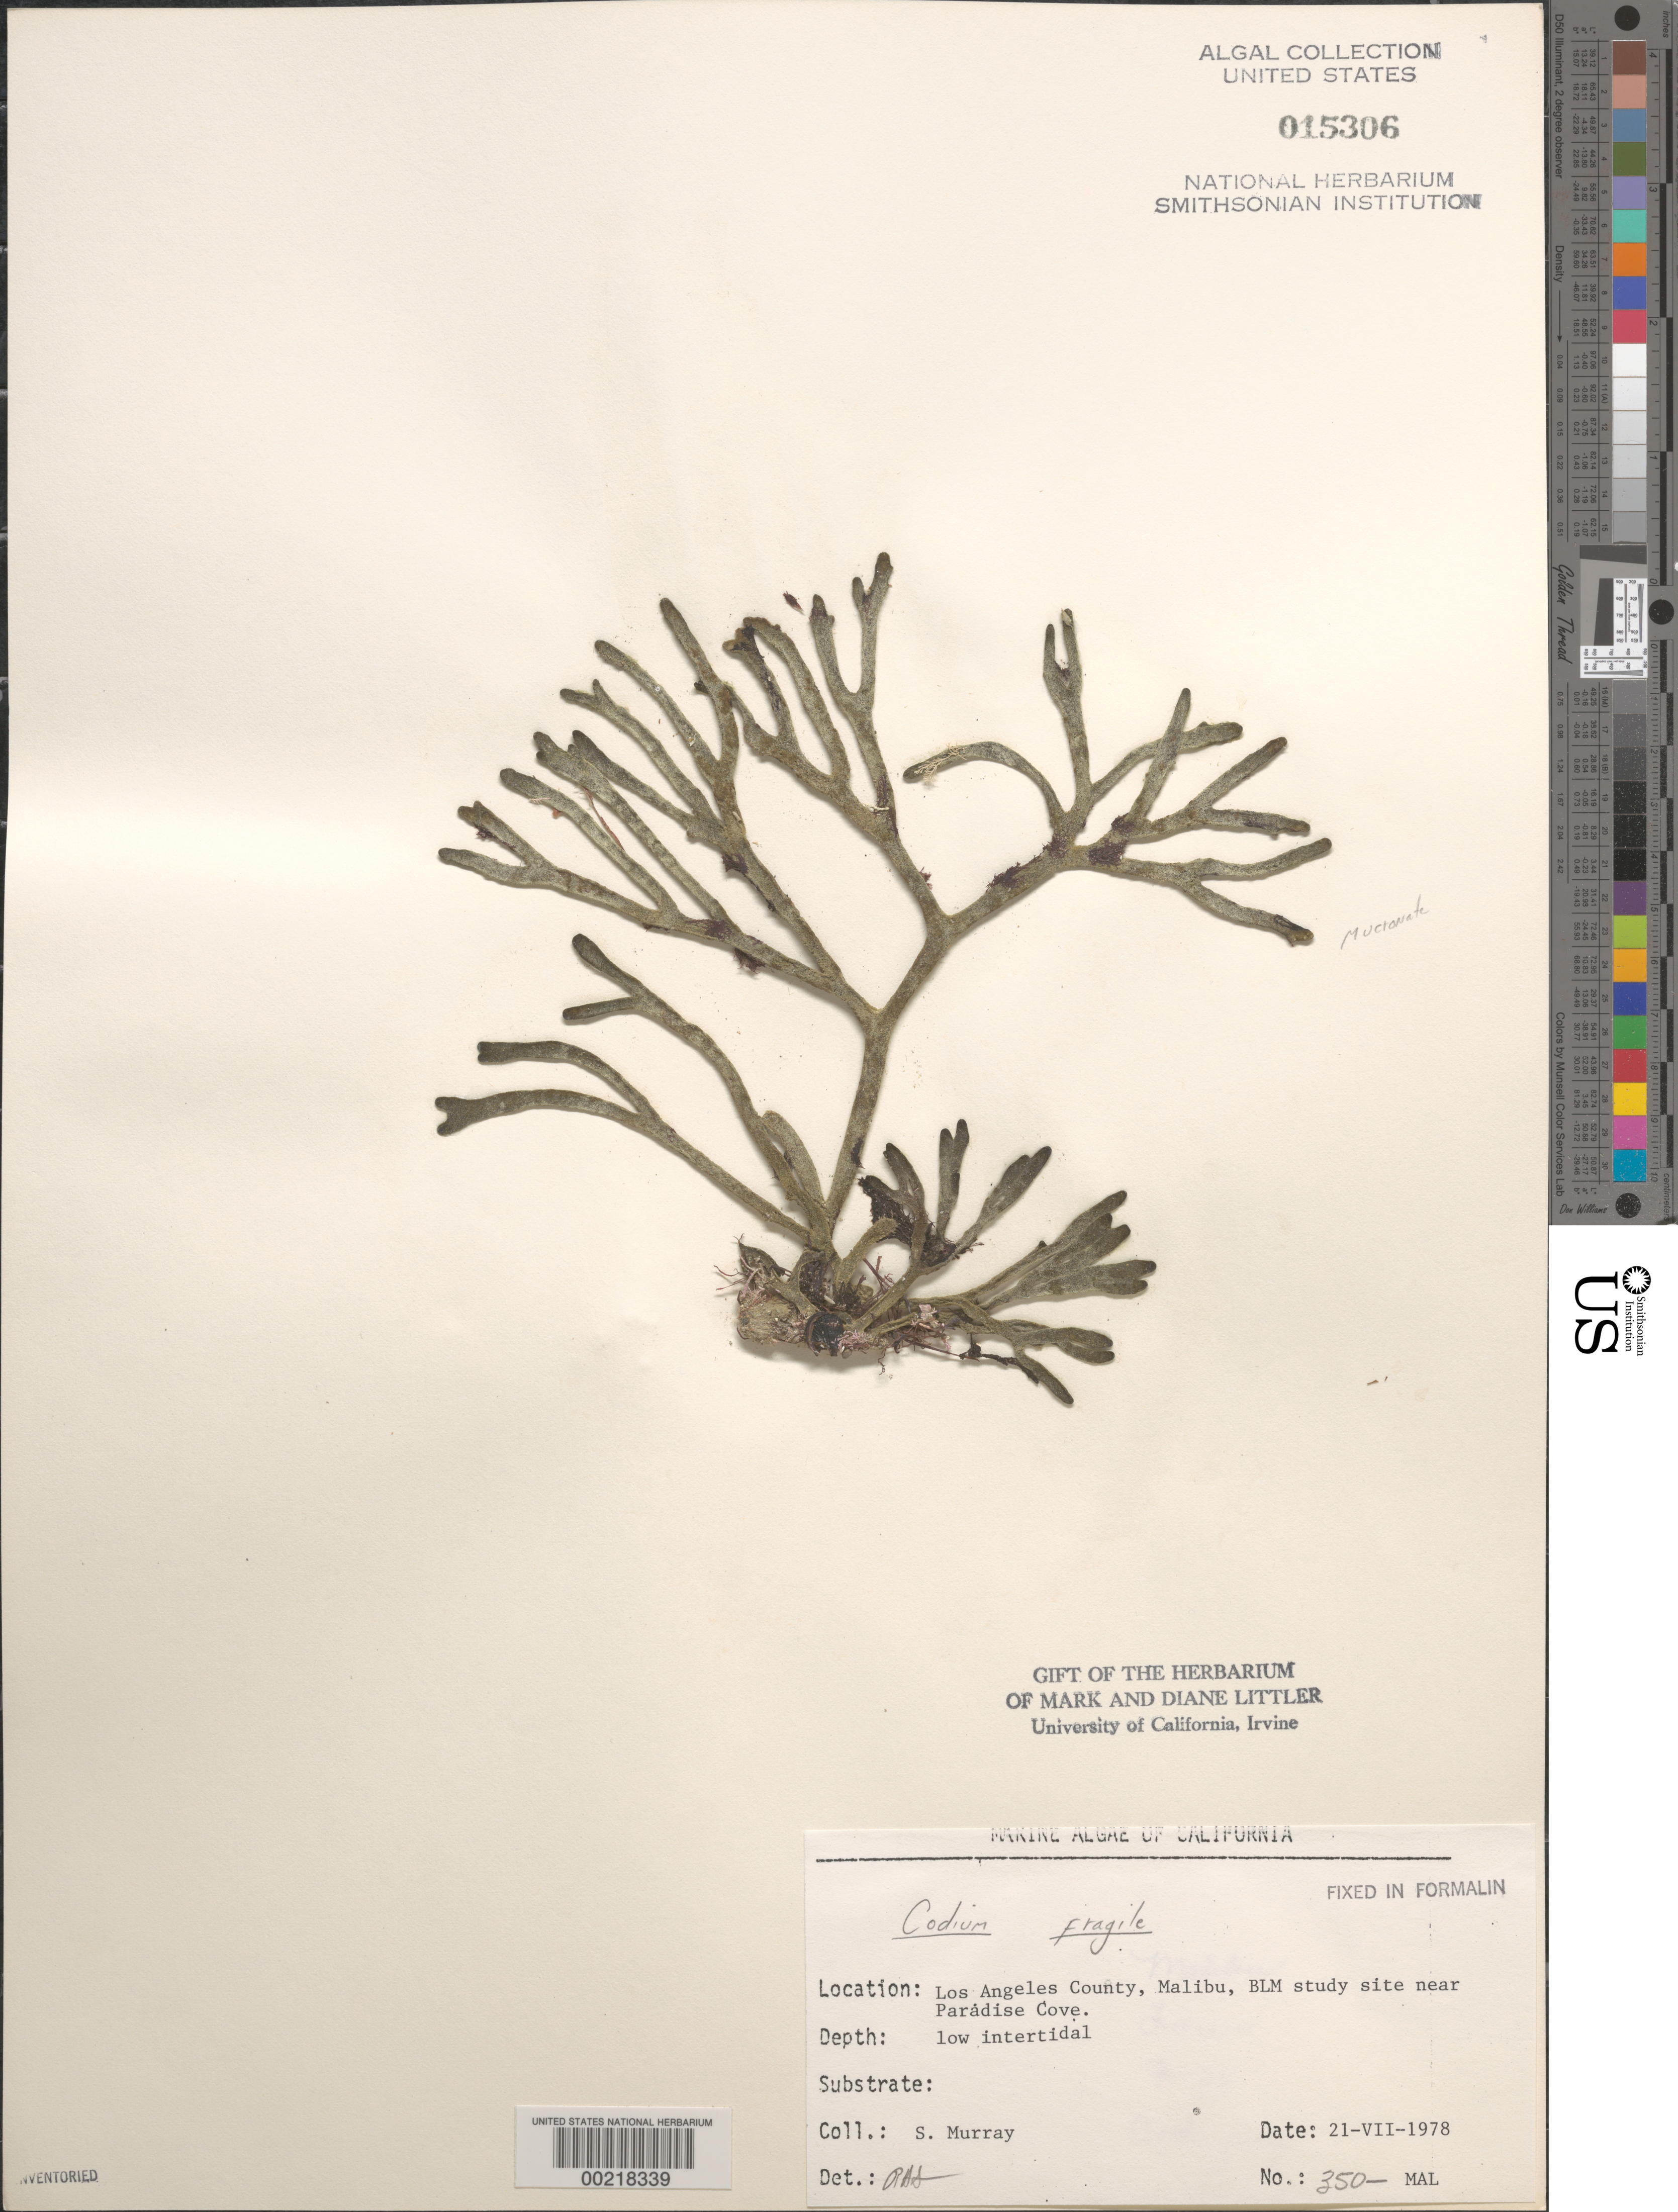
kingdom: Plantae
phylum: Chlorophyta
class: Ulvophyceae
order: Bryopsidales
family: Codiaceae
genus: Codium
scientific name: Codium fragile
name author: (Suringar) P. Hariot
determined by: Sims, Robert H.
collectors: S. N. Murray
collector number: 350-mal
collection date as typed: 21 Jul 1978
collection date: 1978-07-21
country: United States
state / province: California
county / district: Los Angeles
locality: Malibu near Paradise Cove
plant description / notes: BLM-SOCALBIGHT Rocky Intertidal Survey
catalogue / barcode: US 15306